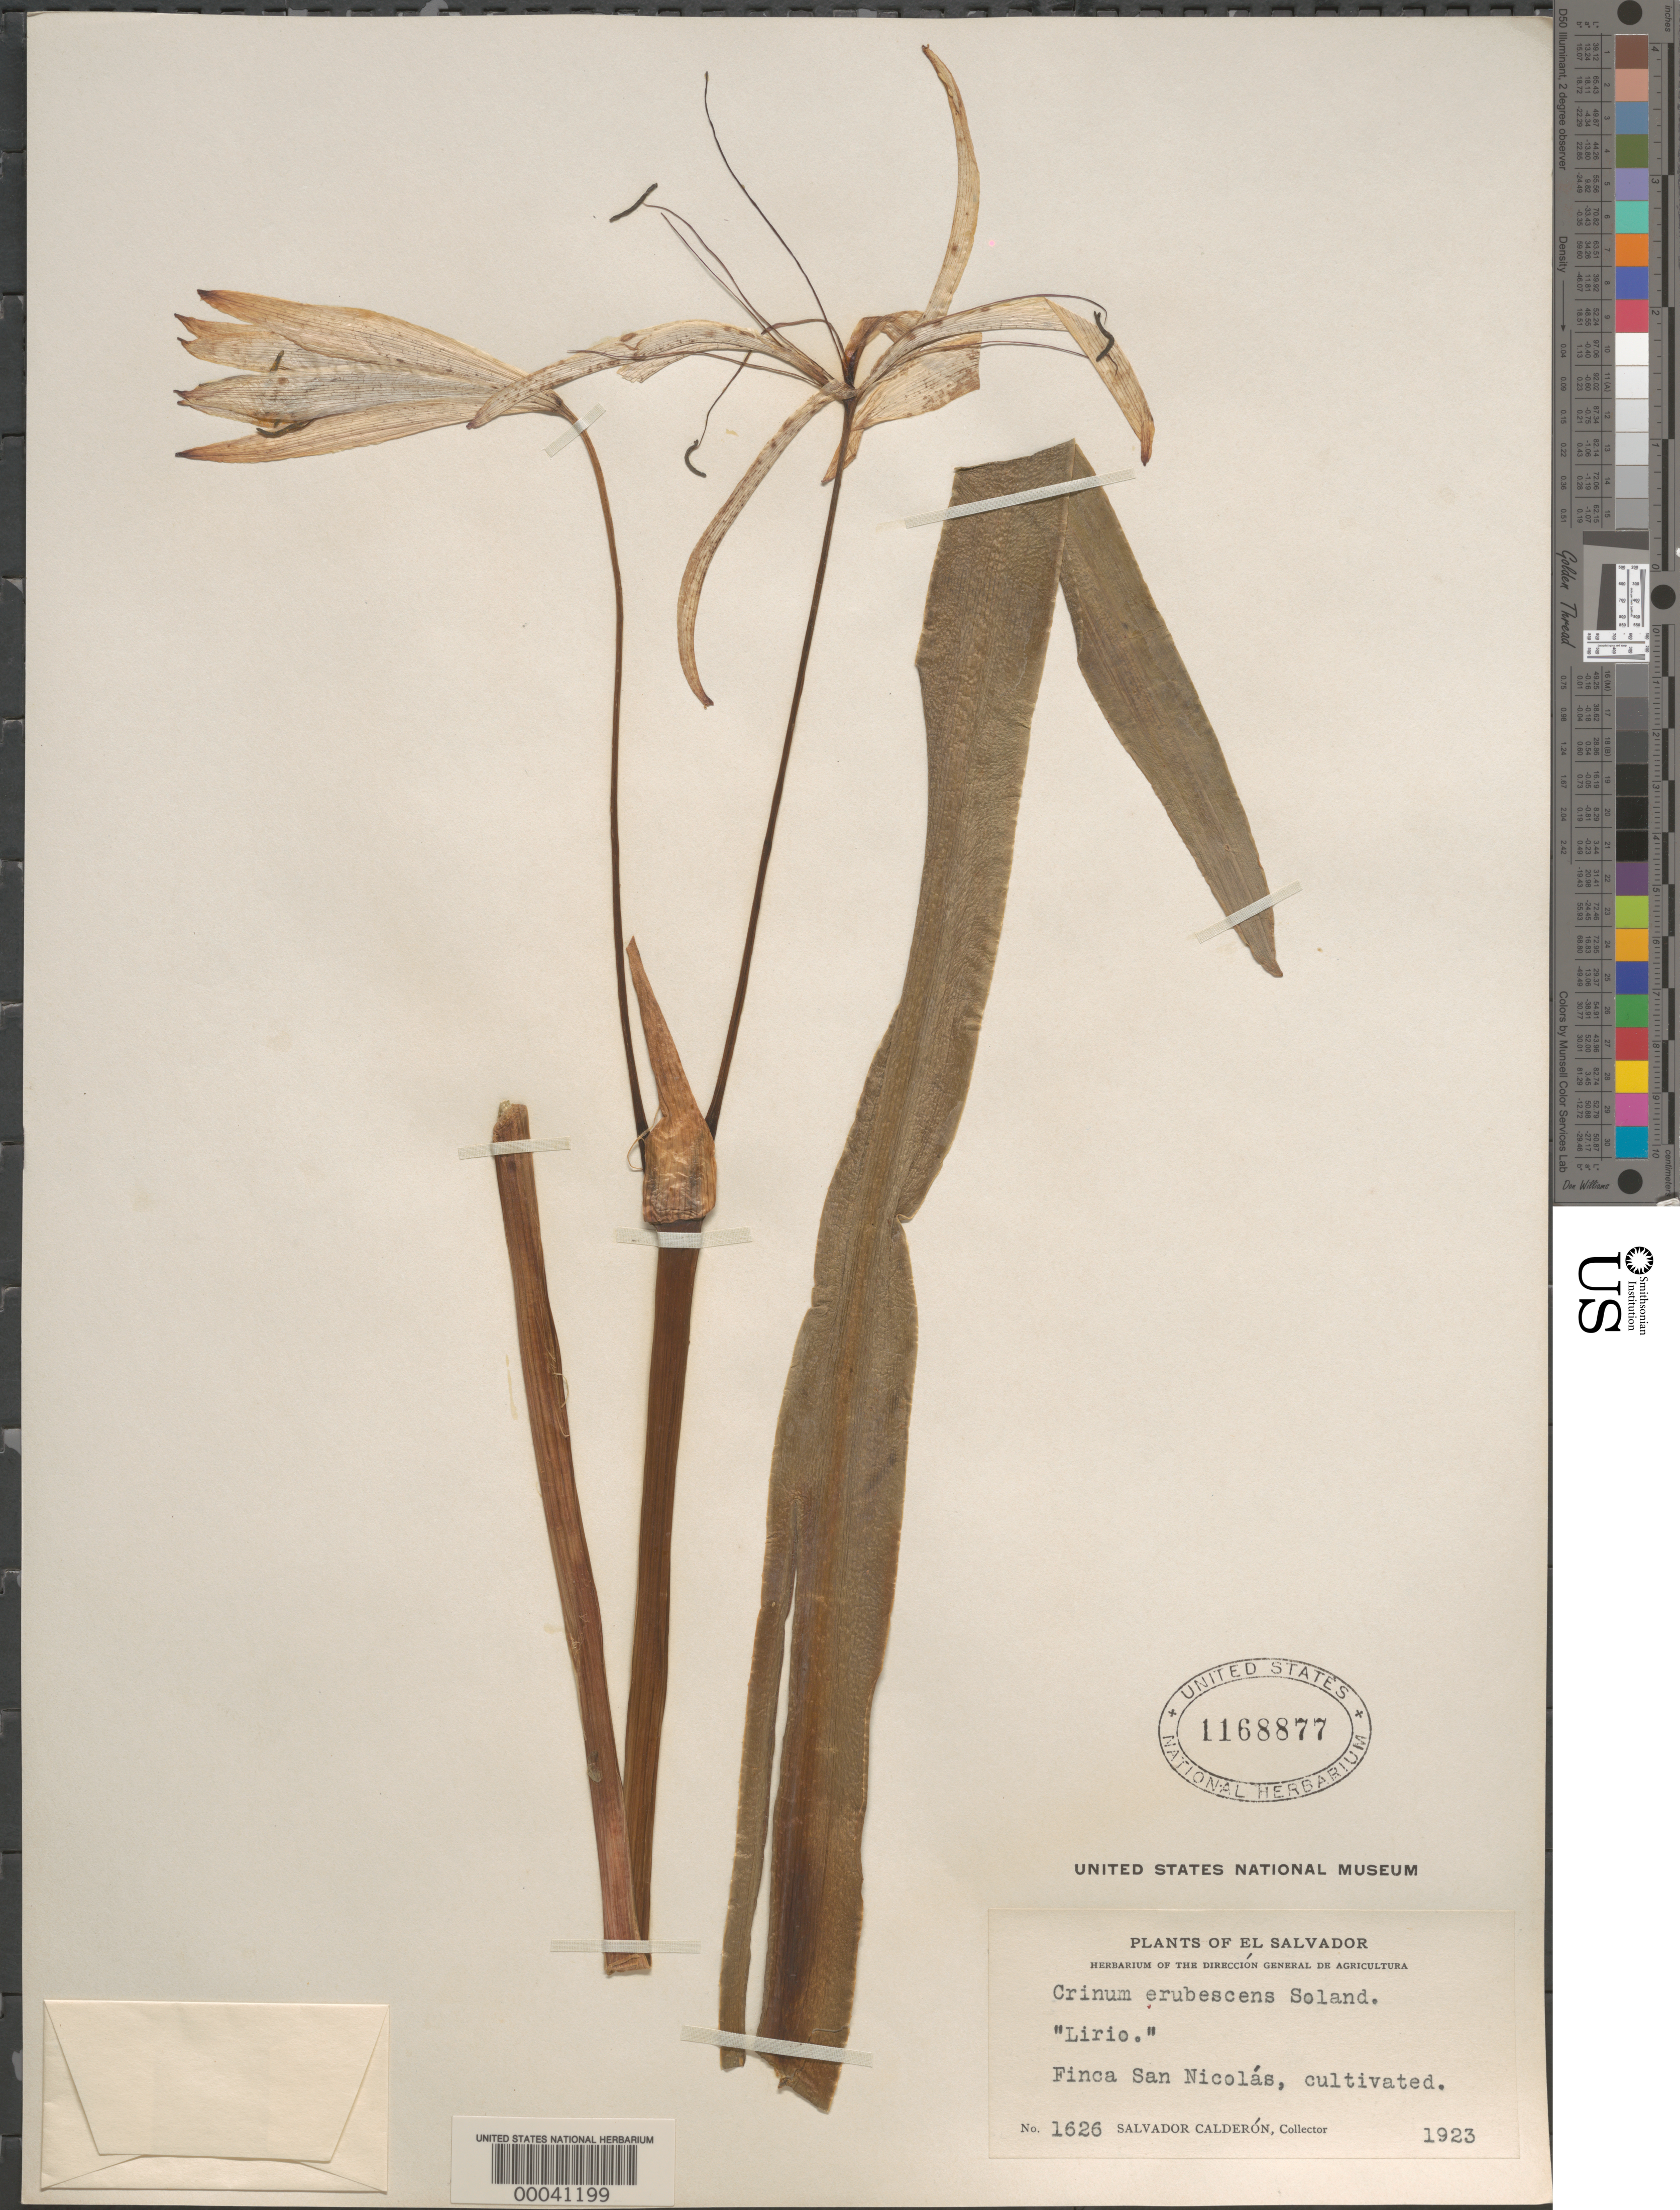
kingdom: Plantae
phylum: Tracheophyta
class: Liliopsida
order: Asparagales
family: Amaryllidaceae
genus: Crinum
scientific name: Crinum erubescens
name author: Aiton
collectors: S. Calderón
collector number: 1626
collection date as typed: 1923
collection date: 1923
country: El Salvador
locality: Finca san nicolas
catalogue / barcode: US 1168877